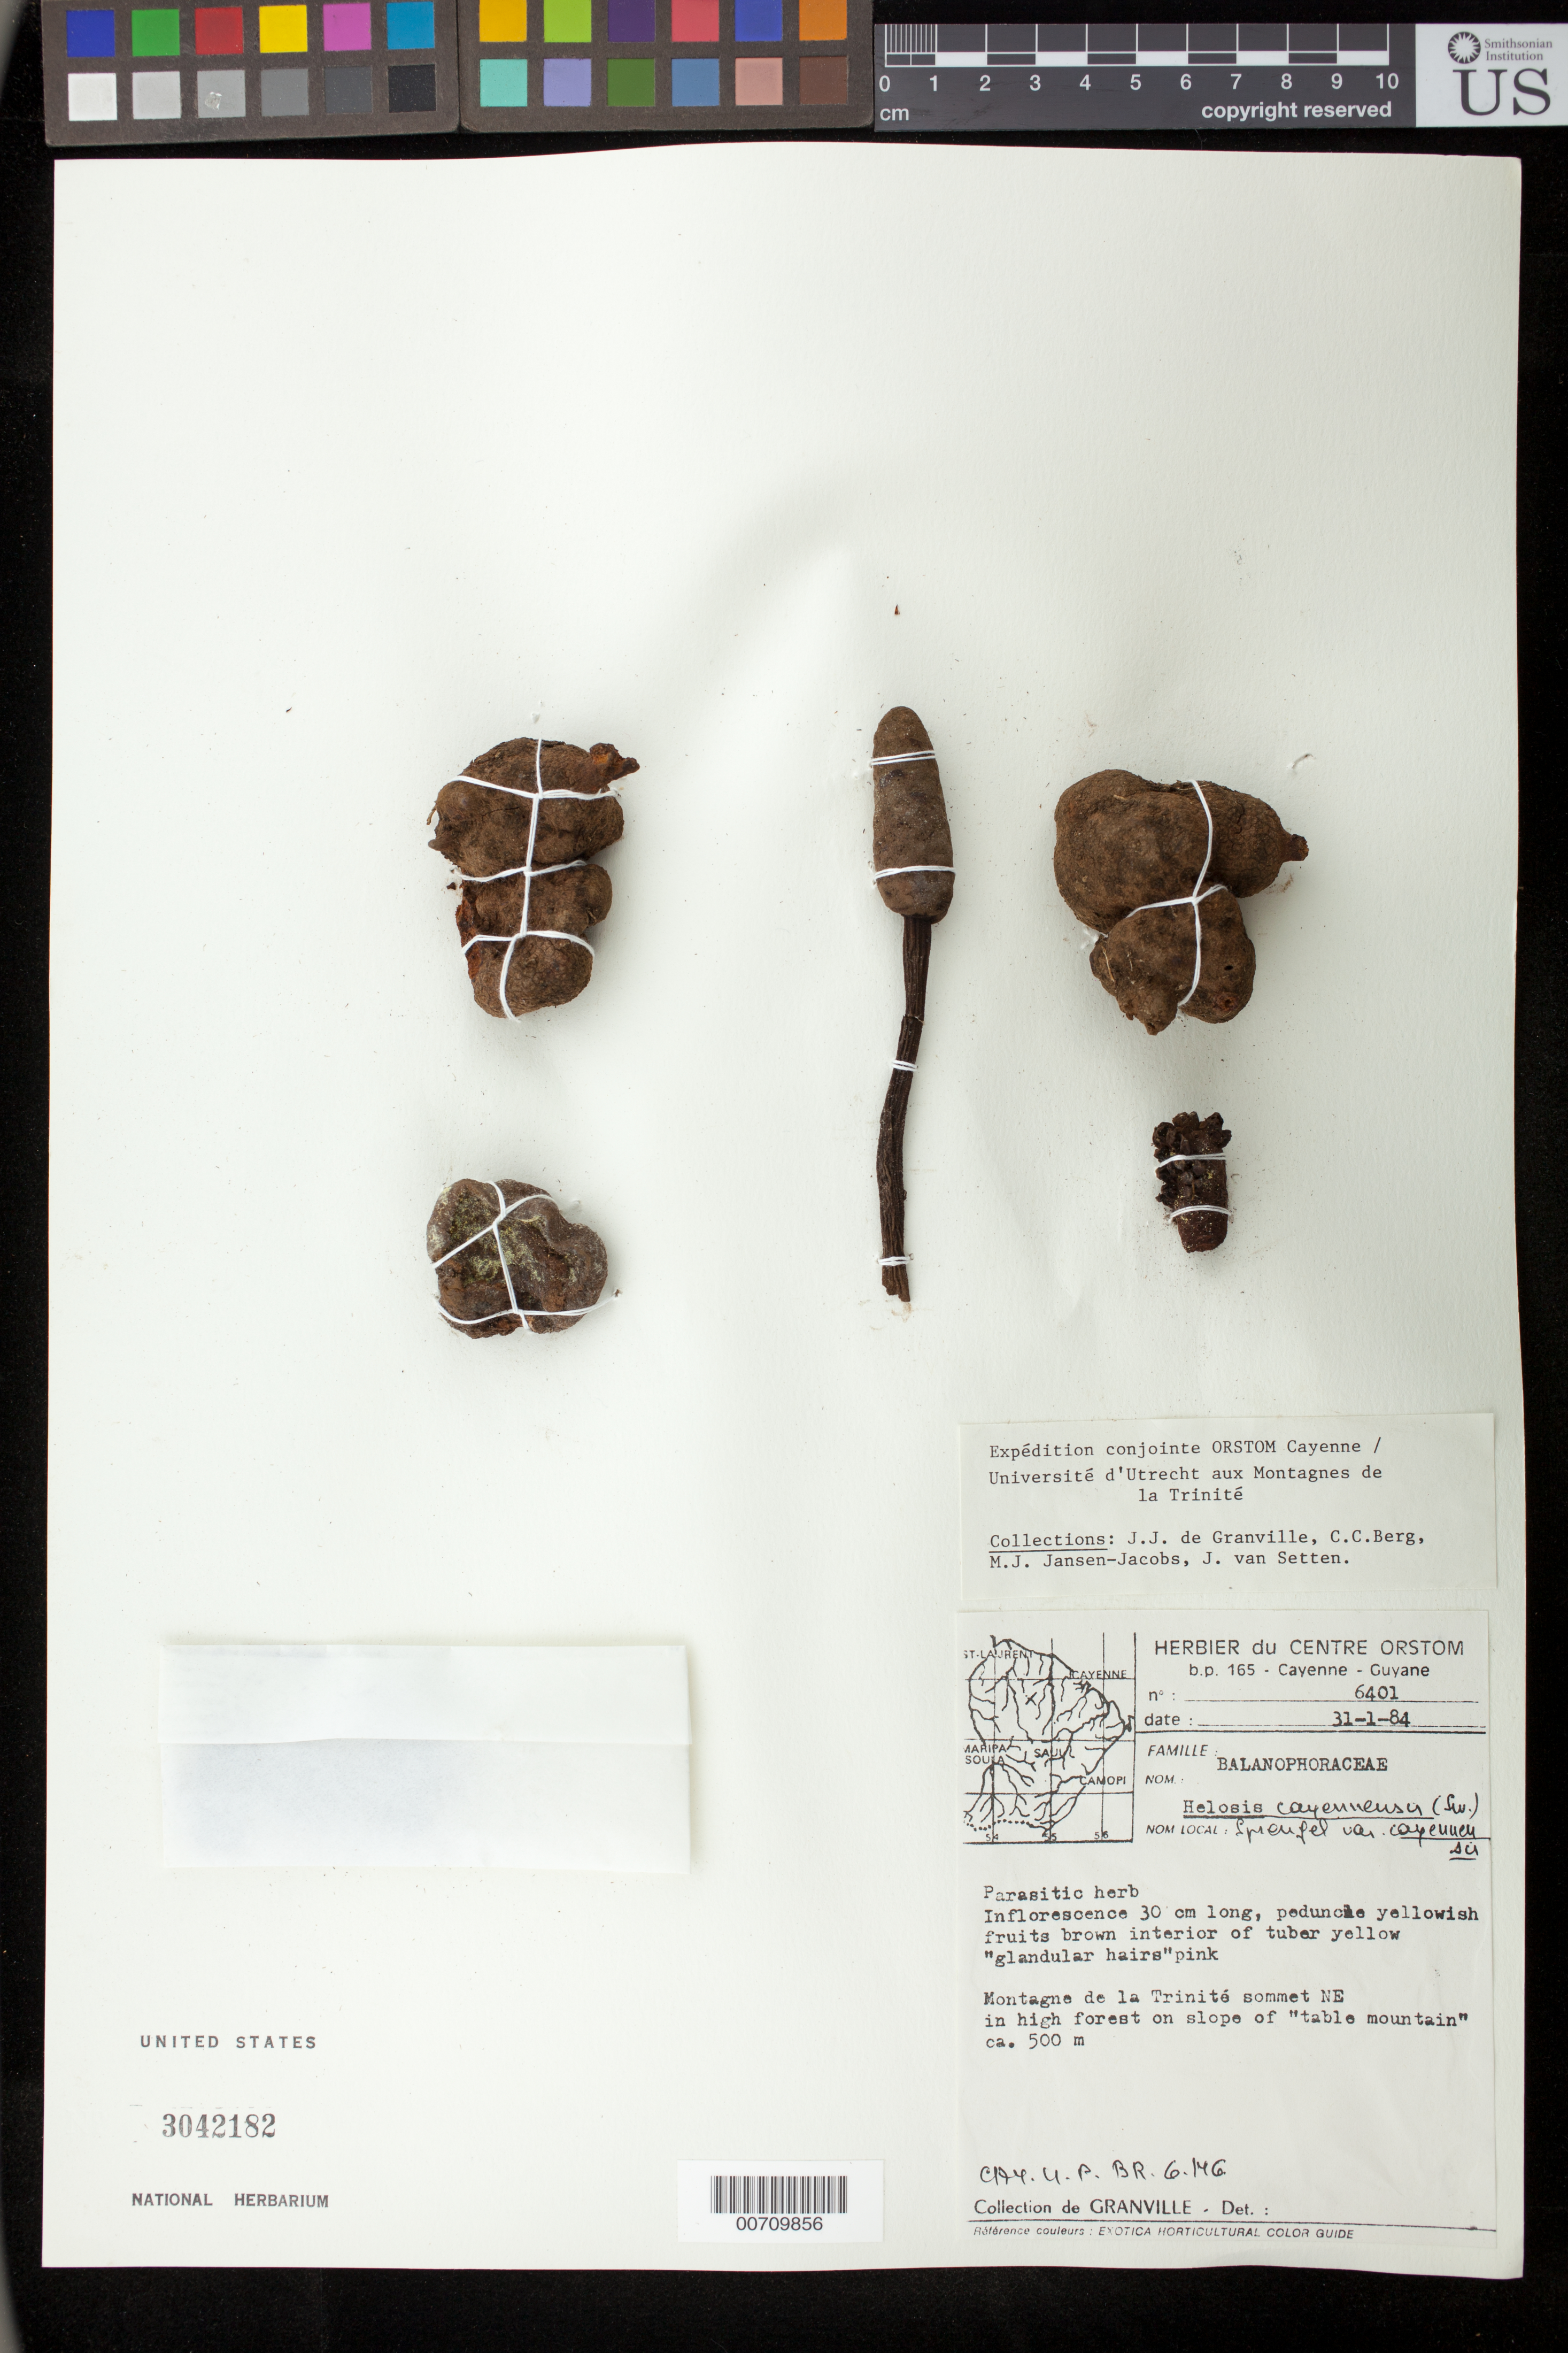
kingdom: Plantae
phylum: Tracheophyta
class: Magnoliopsida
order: Santalales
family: Balanophoraceae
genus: Helosis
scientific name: Helosis cayennensis var. cayennensis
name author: (Sw.) Spreng.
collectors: J.-J. de Granville, C. C. Berg, M. J. Jansen-Jacobs & J. van Setten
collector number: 6401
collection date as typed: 31-Jan-84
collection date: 1984-01-31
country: French Guiana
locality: Montagnes de la Trinité, sommet NE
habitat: High forest on slope of "table mountain"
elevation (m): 500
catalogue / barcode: US 3042182